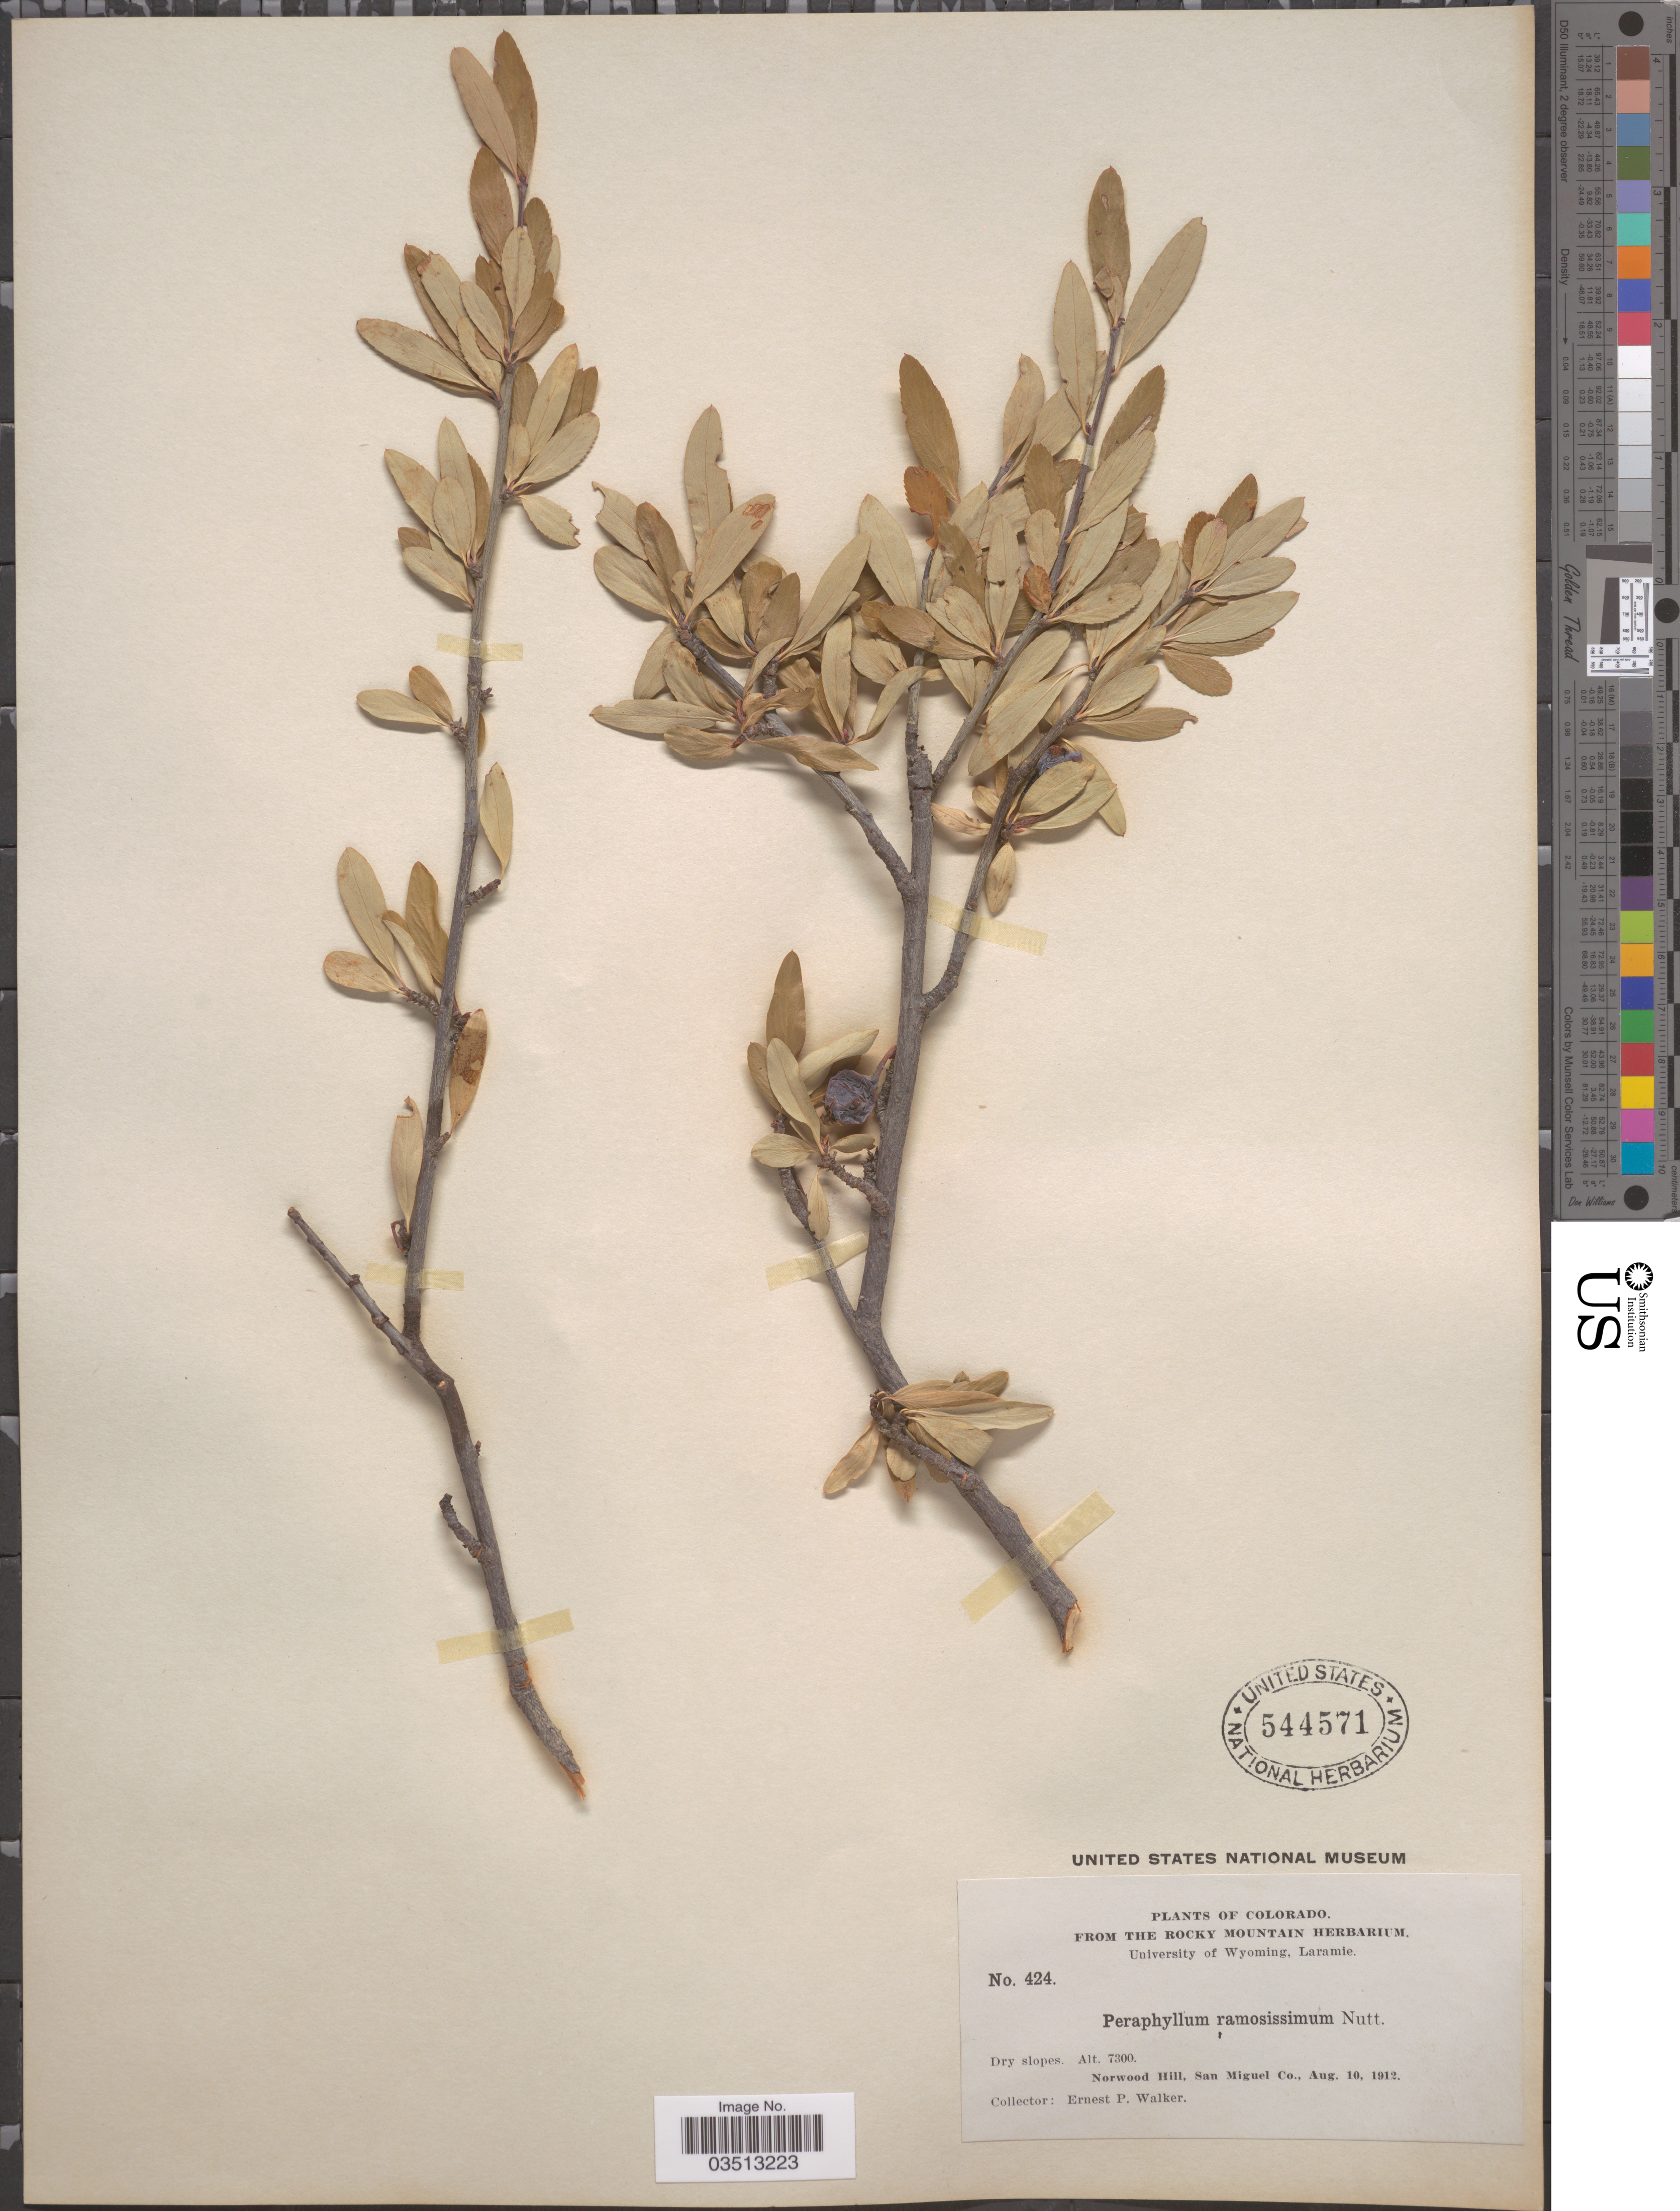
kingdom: Plantae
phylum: Tracheophyta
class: Magnoliopsida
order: Rosales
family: Rosaceae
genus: Peraphyllum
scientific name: Peraphyllum ramosissimum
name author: Nutt.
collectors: E. P. Walker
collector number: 424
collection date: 1912-08-10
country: United States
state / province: Colorado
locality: Norwood Hill, San Miguel Co.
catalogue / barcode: US 544571